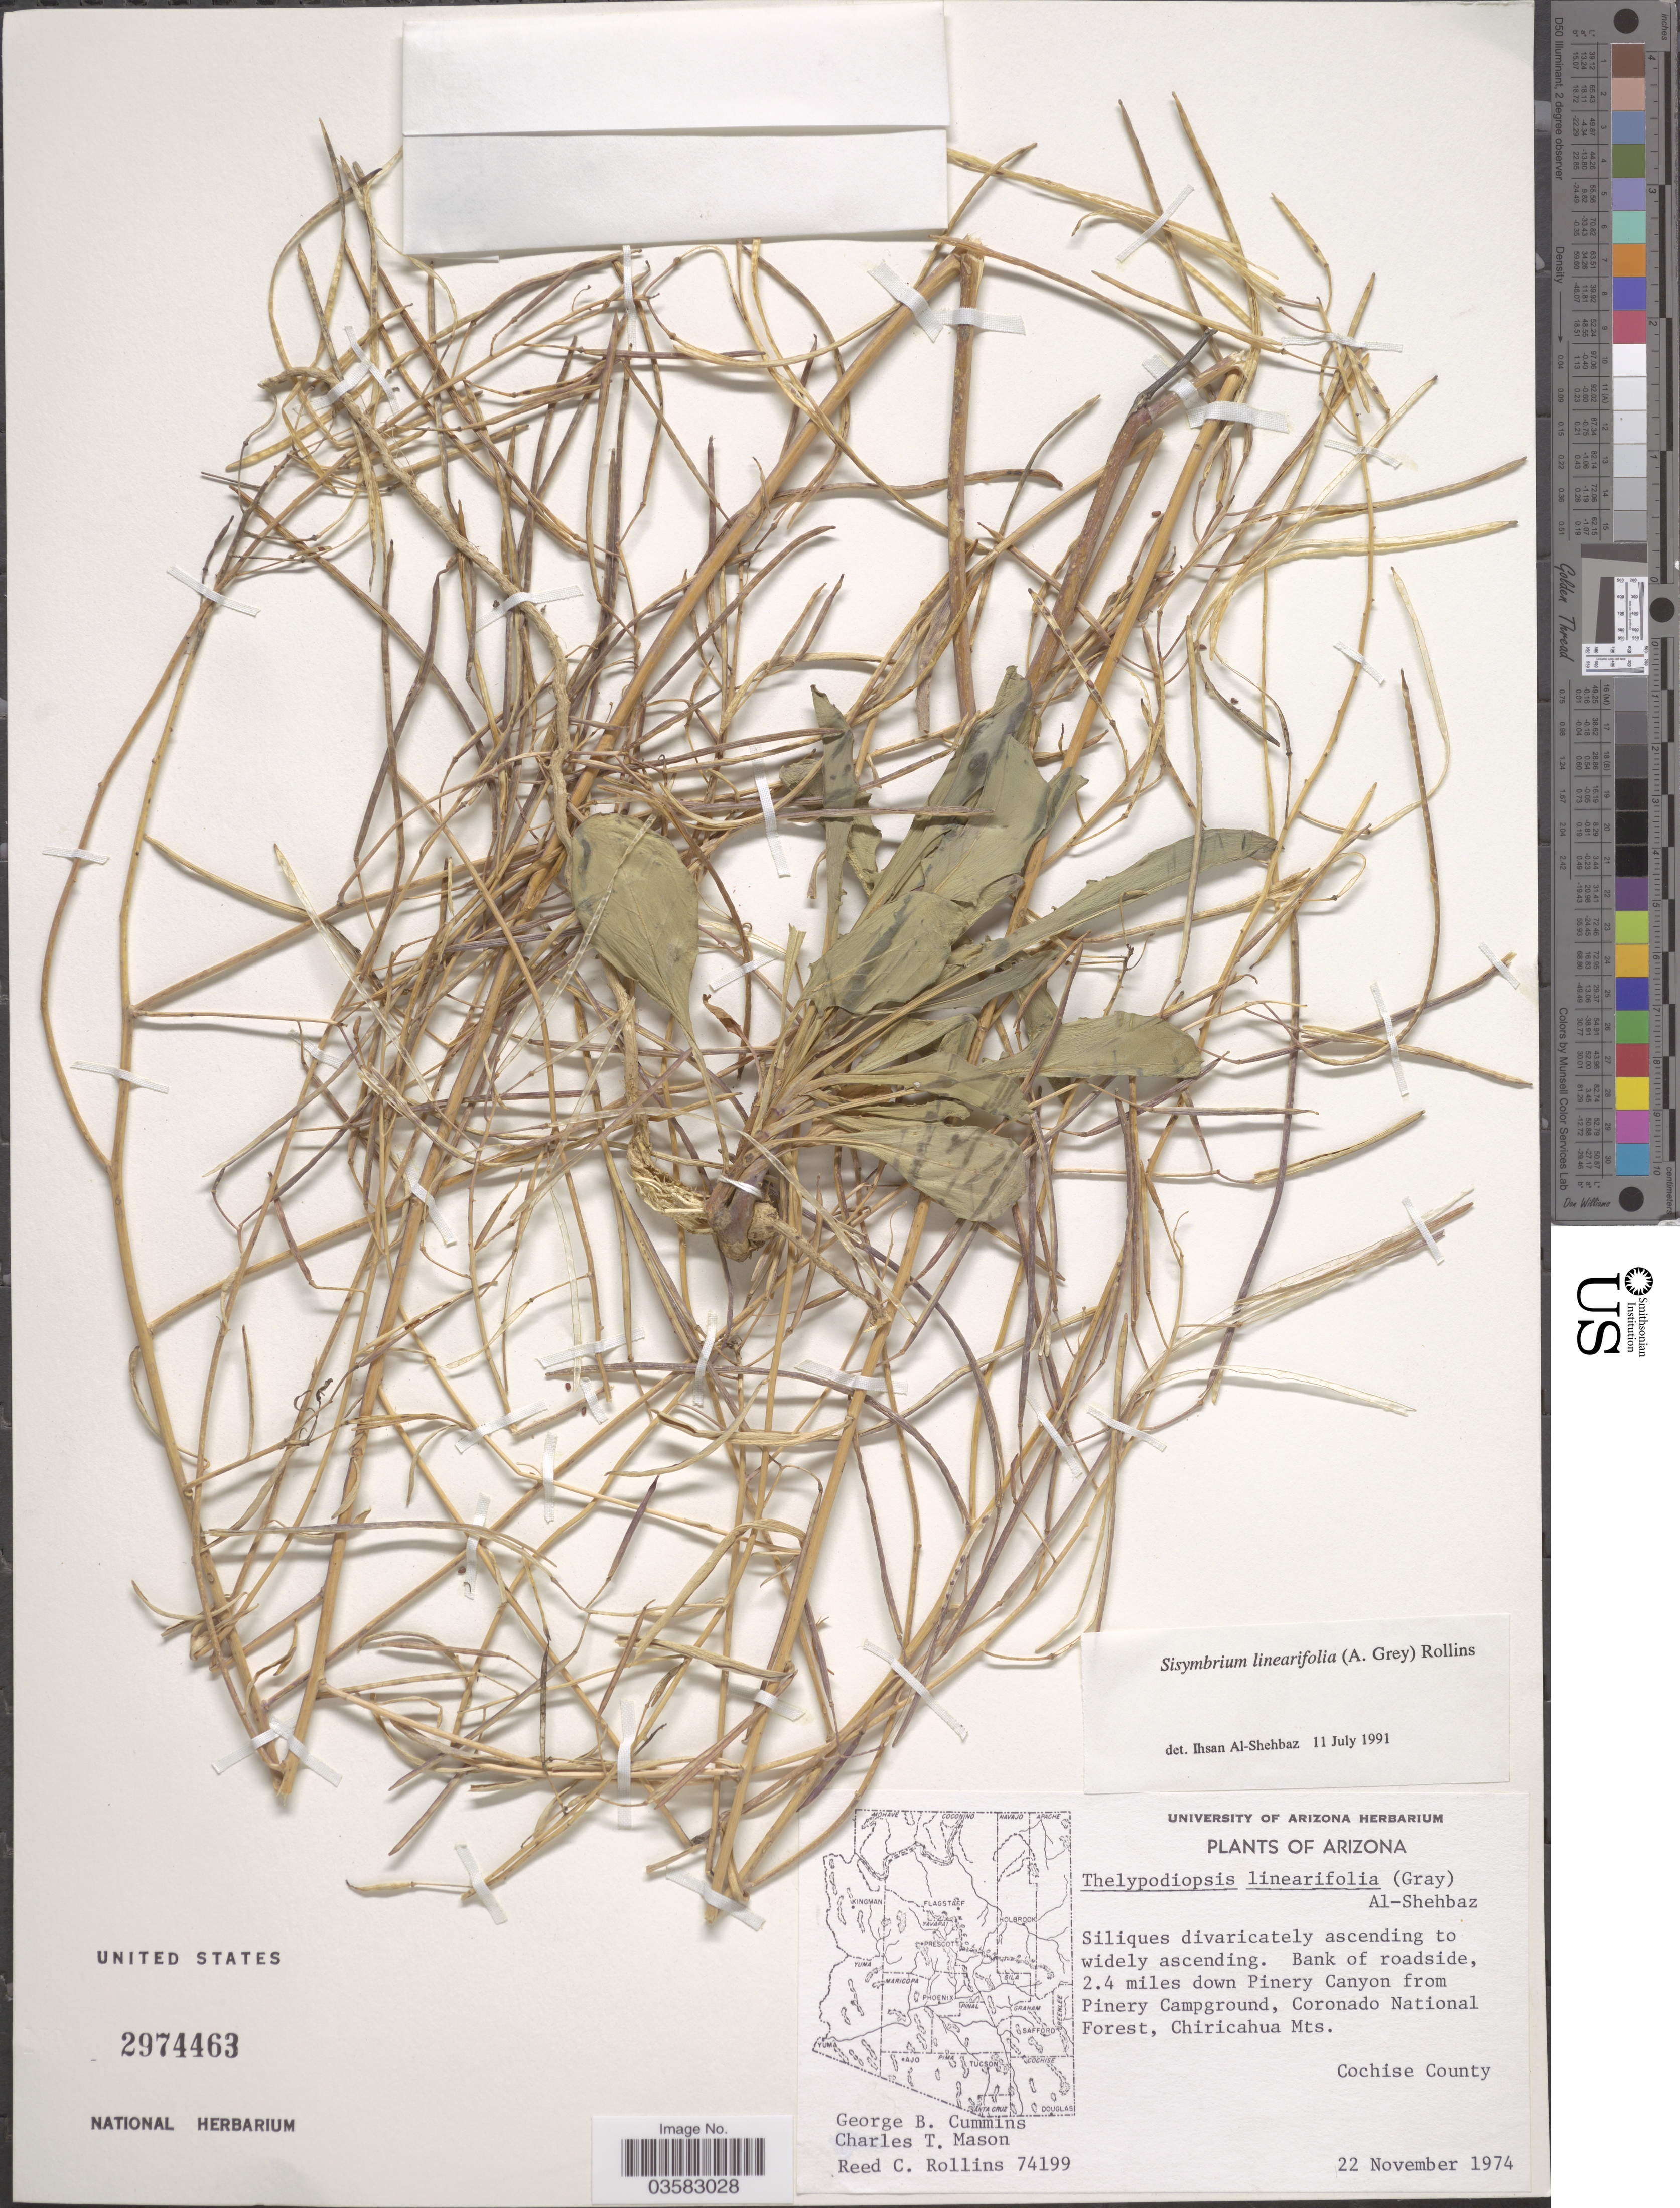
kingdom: Plantae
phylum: Tracheophyta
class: Magnoliopsida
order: Brassicales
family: Brassicaceae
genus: Sisymbrium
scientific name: Sisymbrium linearifolium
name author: (A. Gray) Payson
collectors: G. Cummins, C. T. Mason & R. C. Rollins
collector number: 74199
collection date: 1974-11-22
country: United States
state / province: Arizona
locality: Bank of roadside, 2.4 miles down Pinery Canyon from Pinery Campground, Coronado National Forest, Chiricahua Mts. Cochise County.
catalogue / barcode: US 2974463